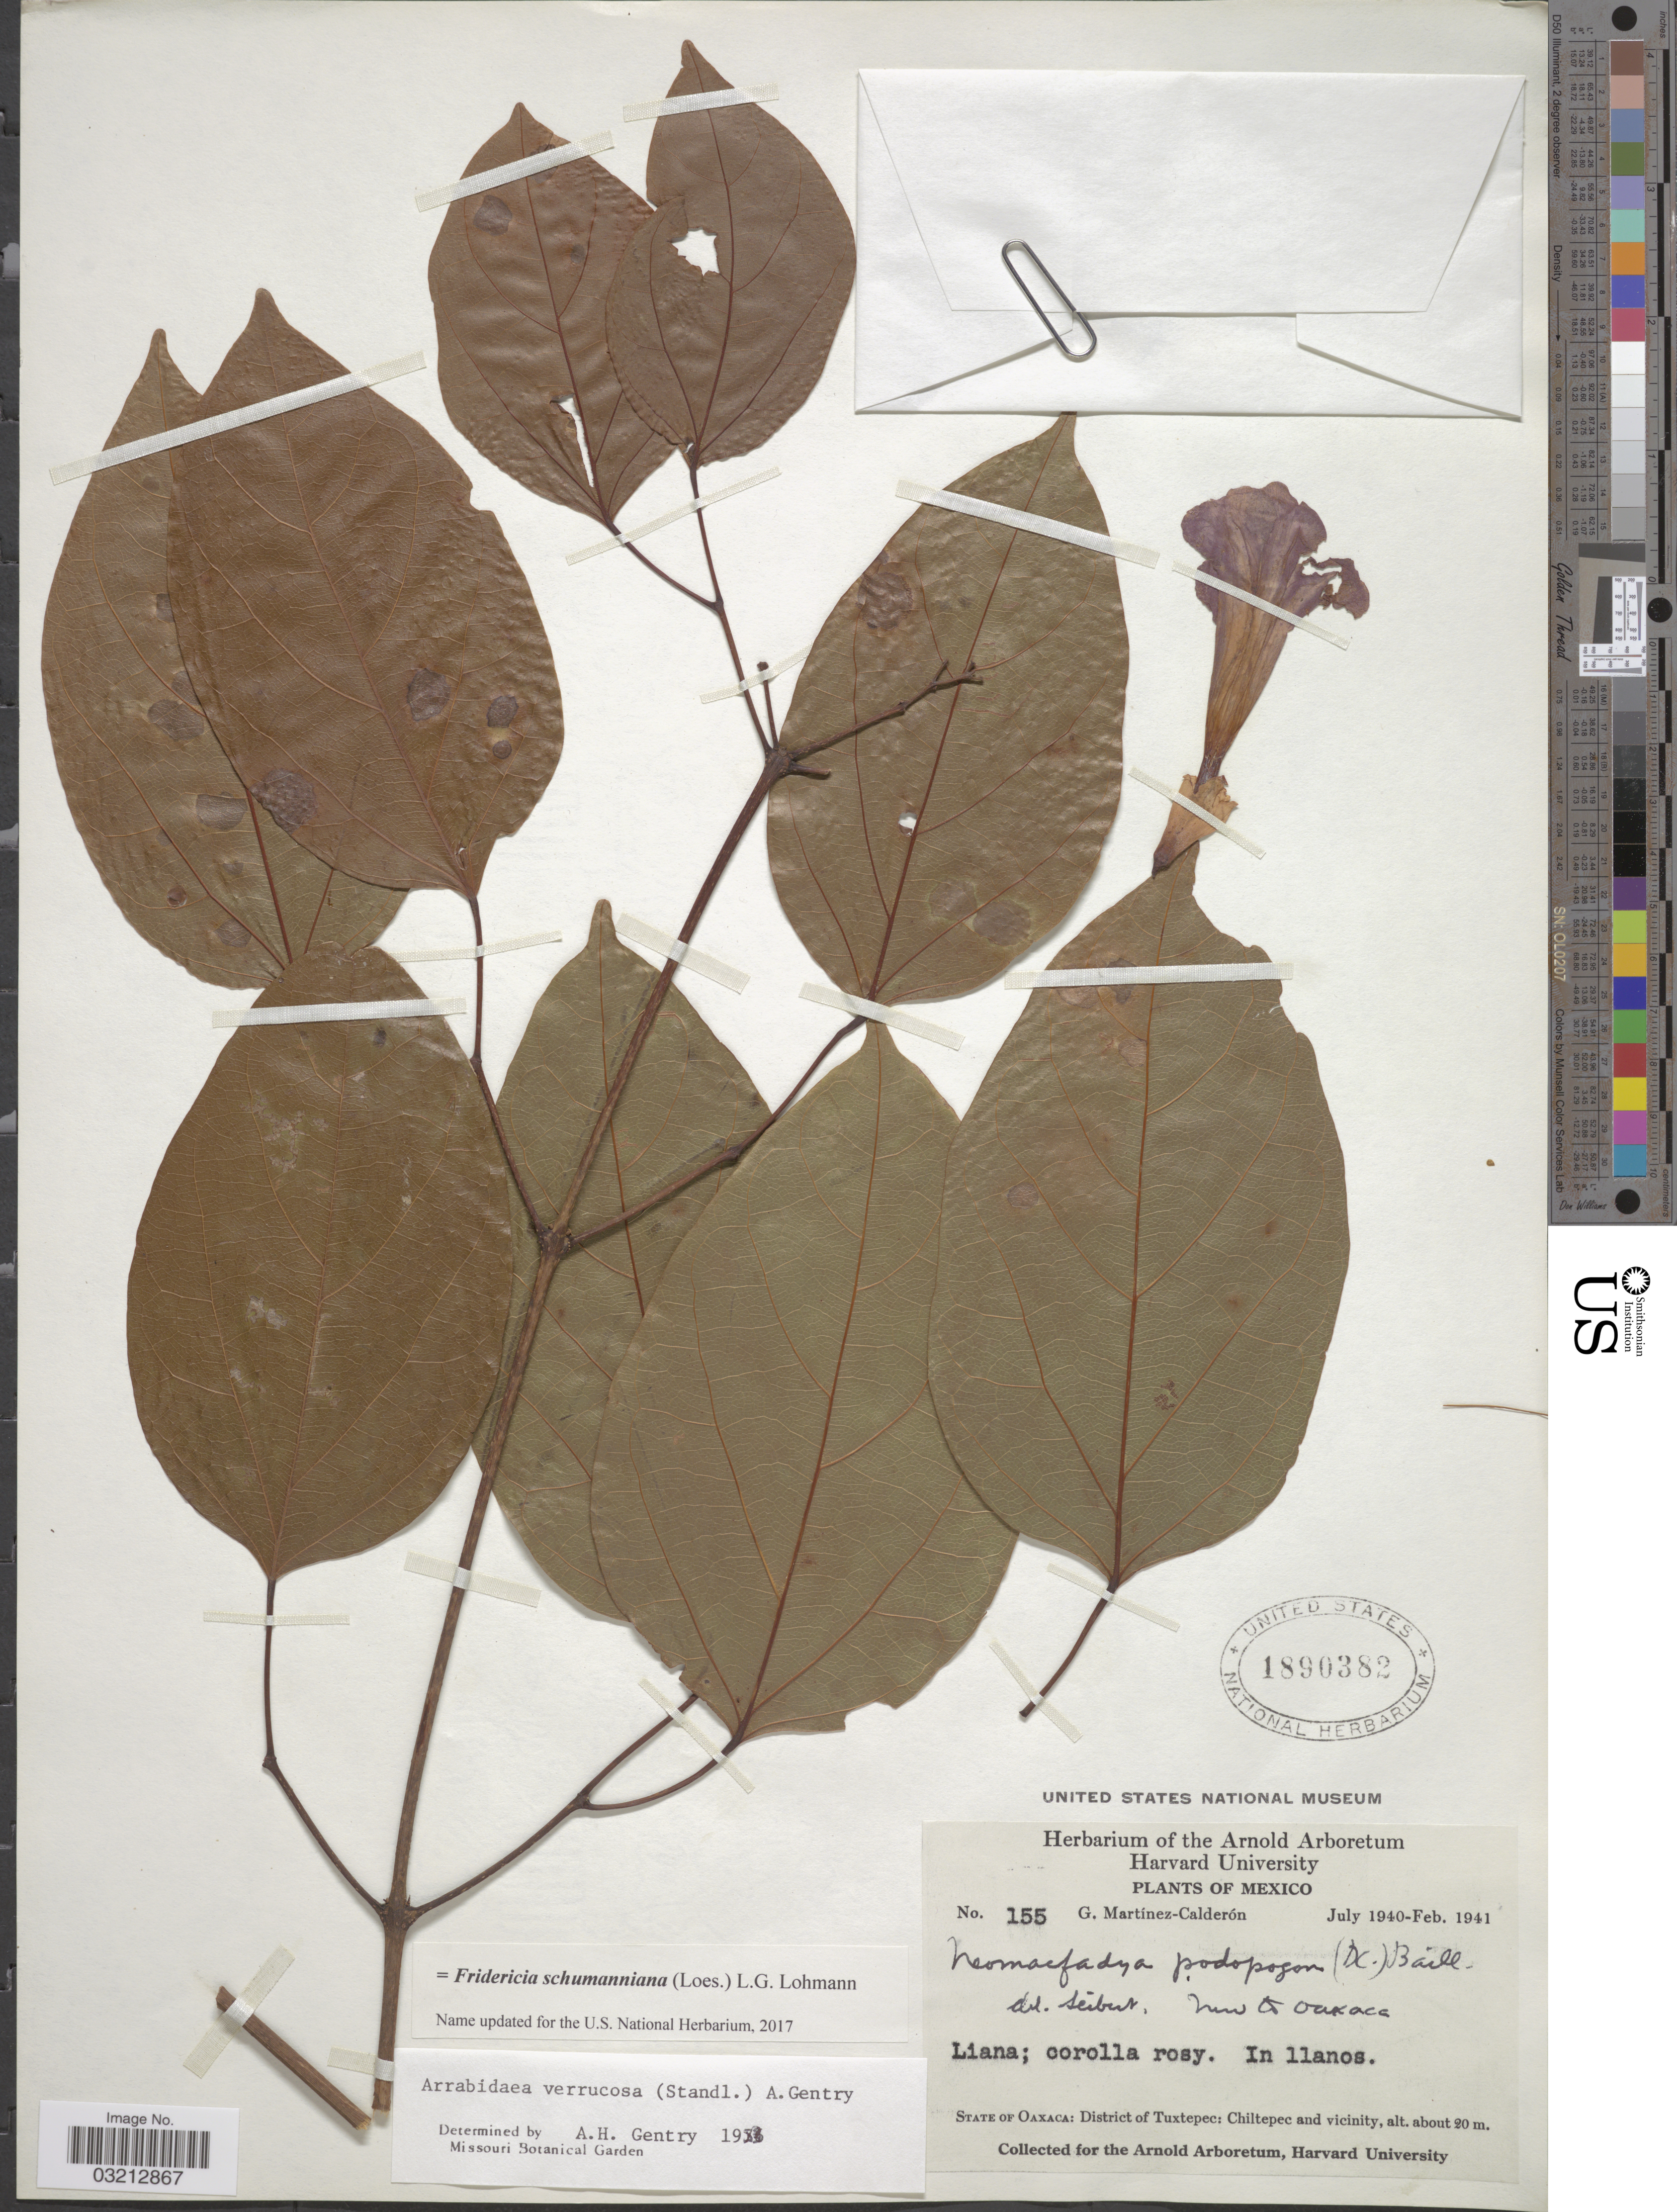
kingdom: Plantae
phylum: Tracheophyta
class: Magnoliopsida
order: Lamiales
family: Bignoniaceae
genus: Fridericia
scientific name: Fridericia schumanniana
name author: (Loes.) L.G. Lohmann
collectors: G. Martínez Calderón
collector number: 155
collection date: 1940-07/1941-02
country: Mexico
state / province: Oaxaca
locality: District of Tuxtepec: Chiltepec and vicinity.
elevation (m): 20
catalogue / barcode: US 1890382